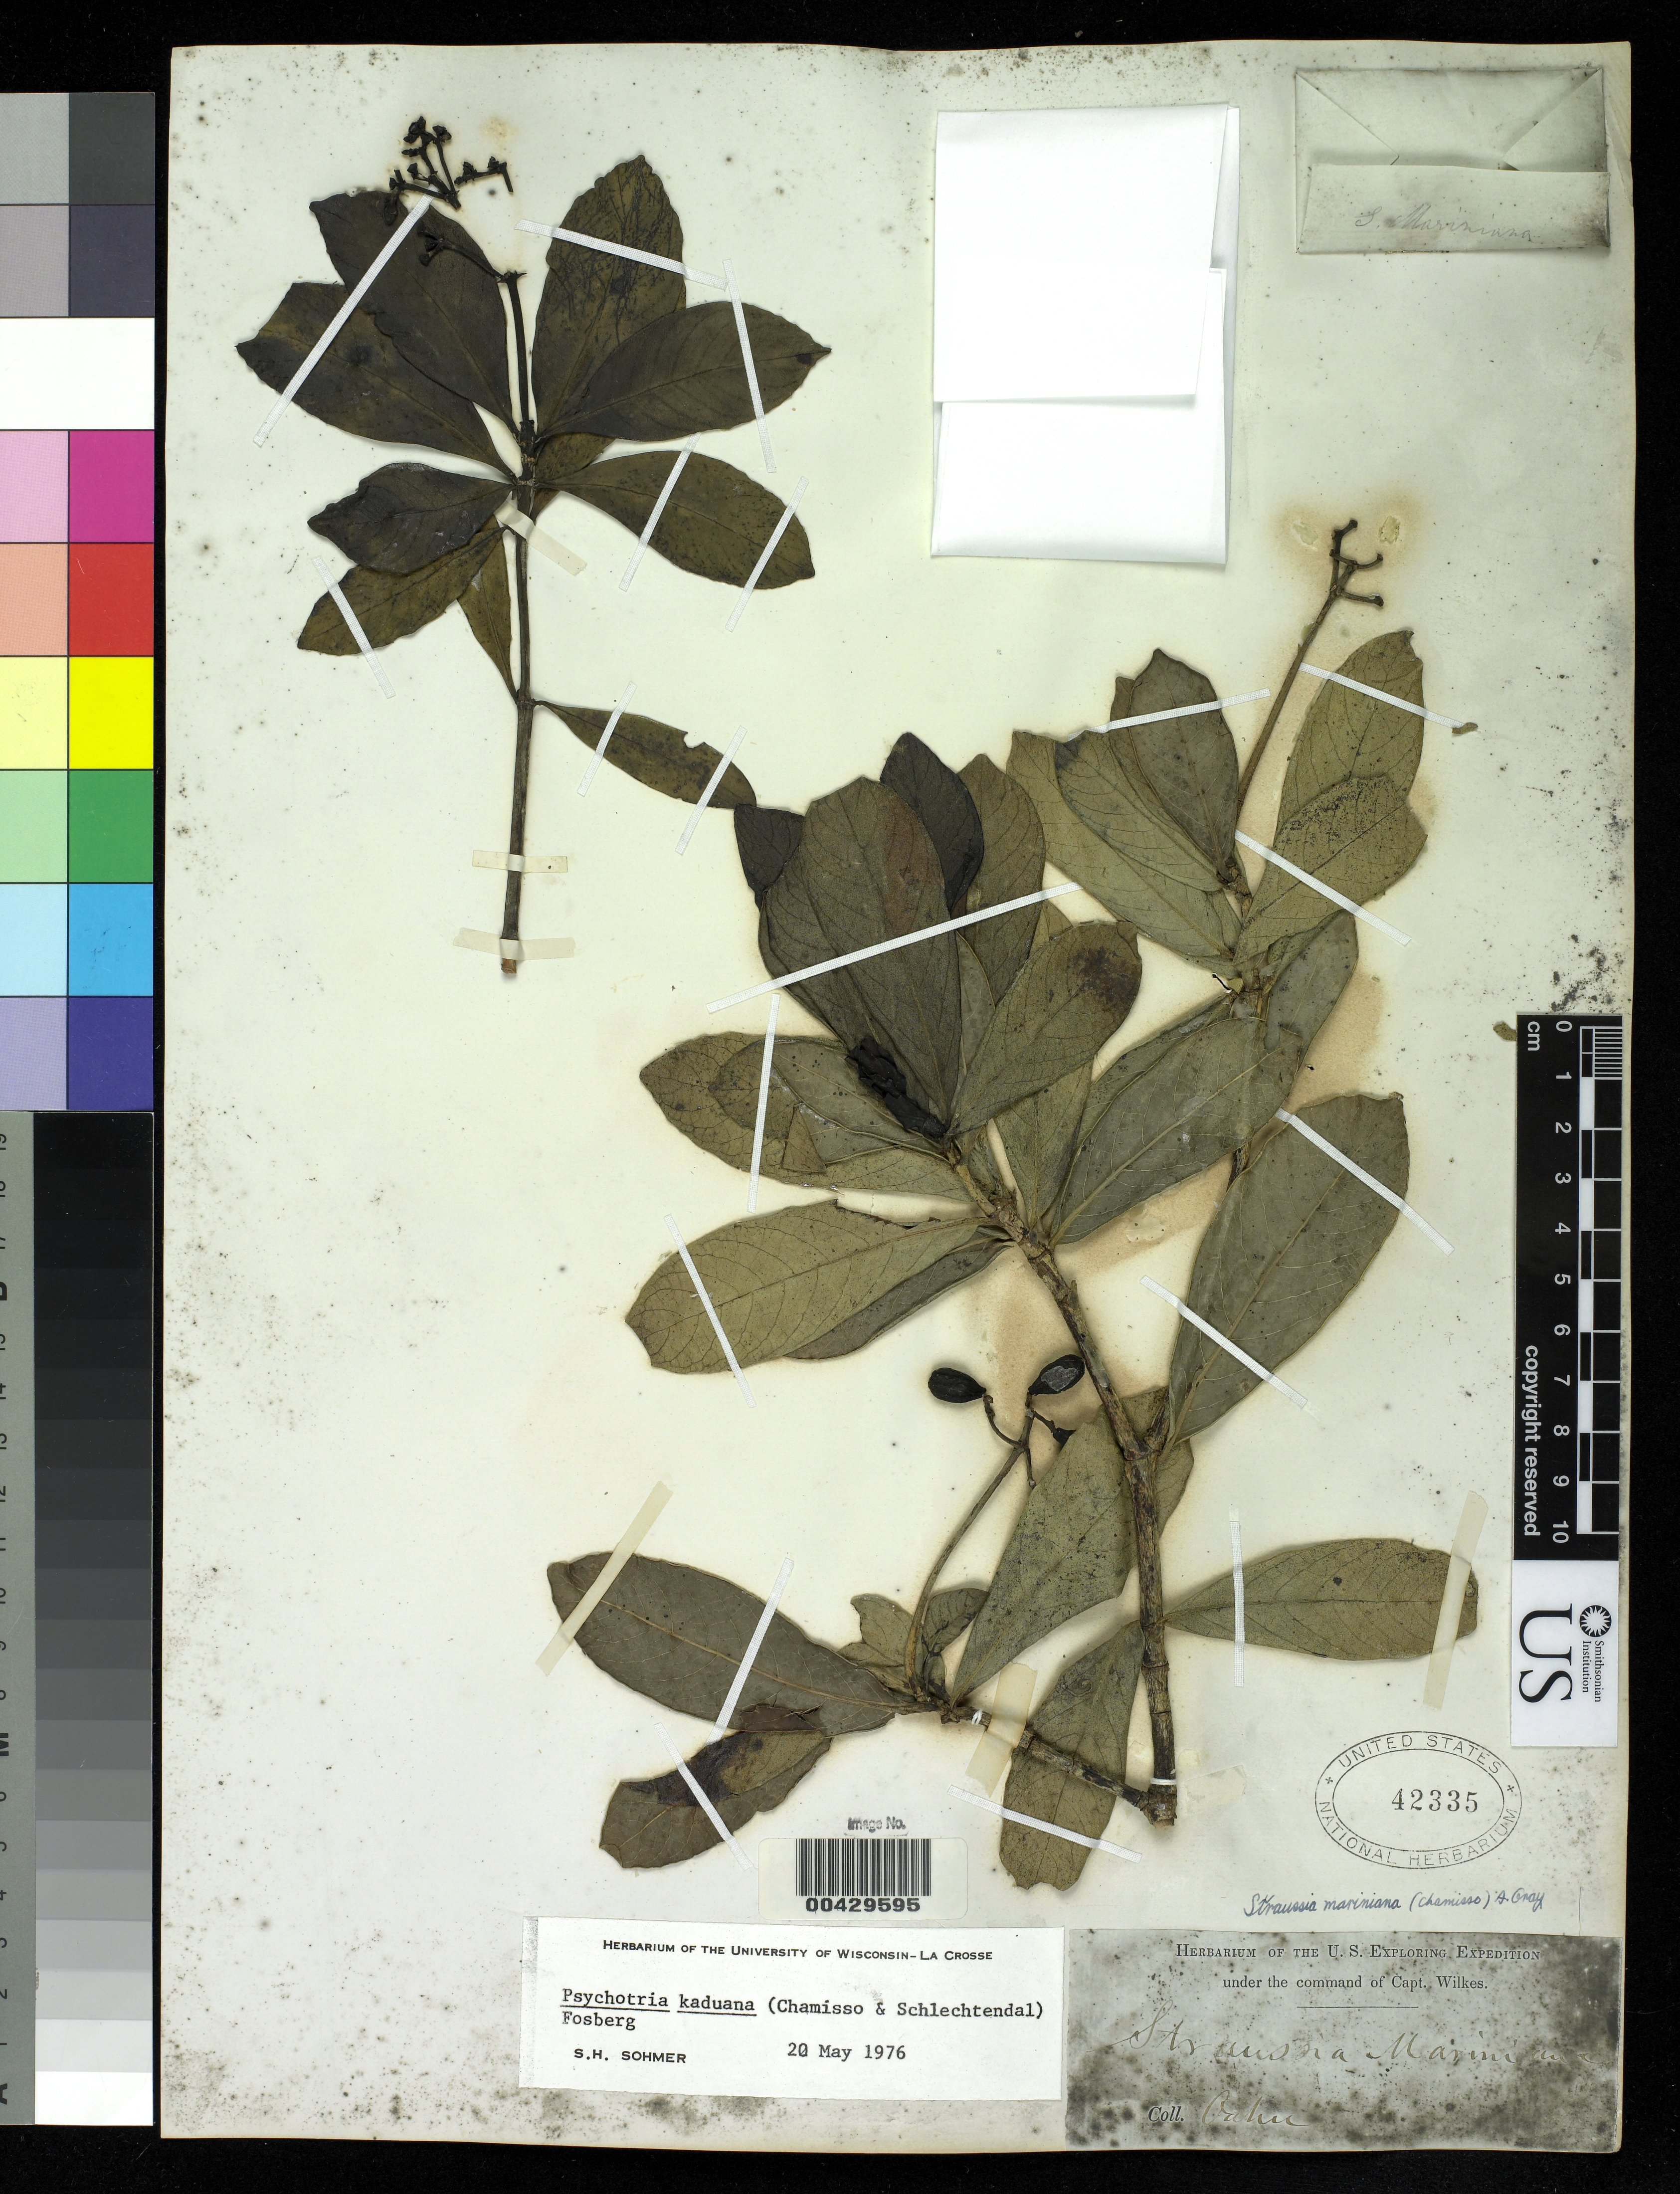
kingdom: Plantae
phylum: Tracheophyta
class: Magnoliopsida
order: Gentianales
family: Rubiaceae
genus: Psychotria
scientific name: Psychotria kaduana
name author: (Cham. & Schltdl.) Fosberg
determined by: Sohmer, S. H.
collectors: Wilkes Explor. Exped.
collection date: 1838/1842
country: United States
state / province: Hawaii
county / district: Honolulu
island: Oahu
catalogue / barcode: US 42335